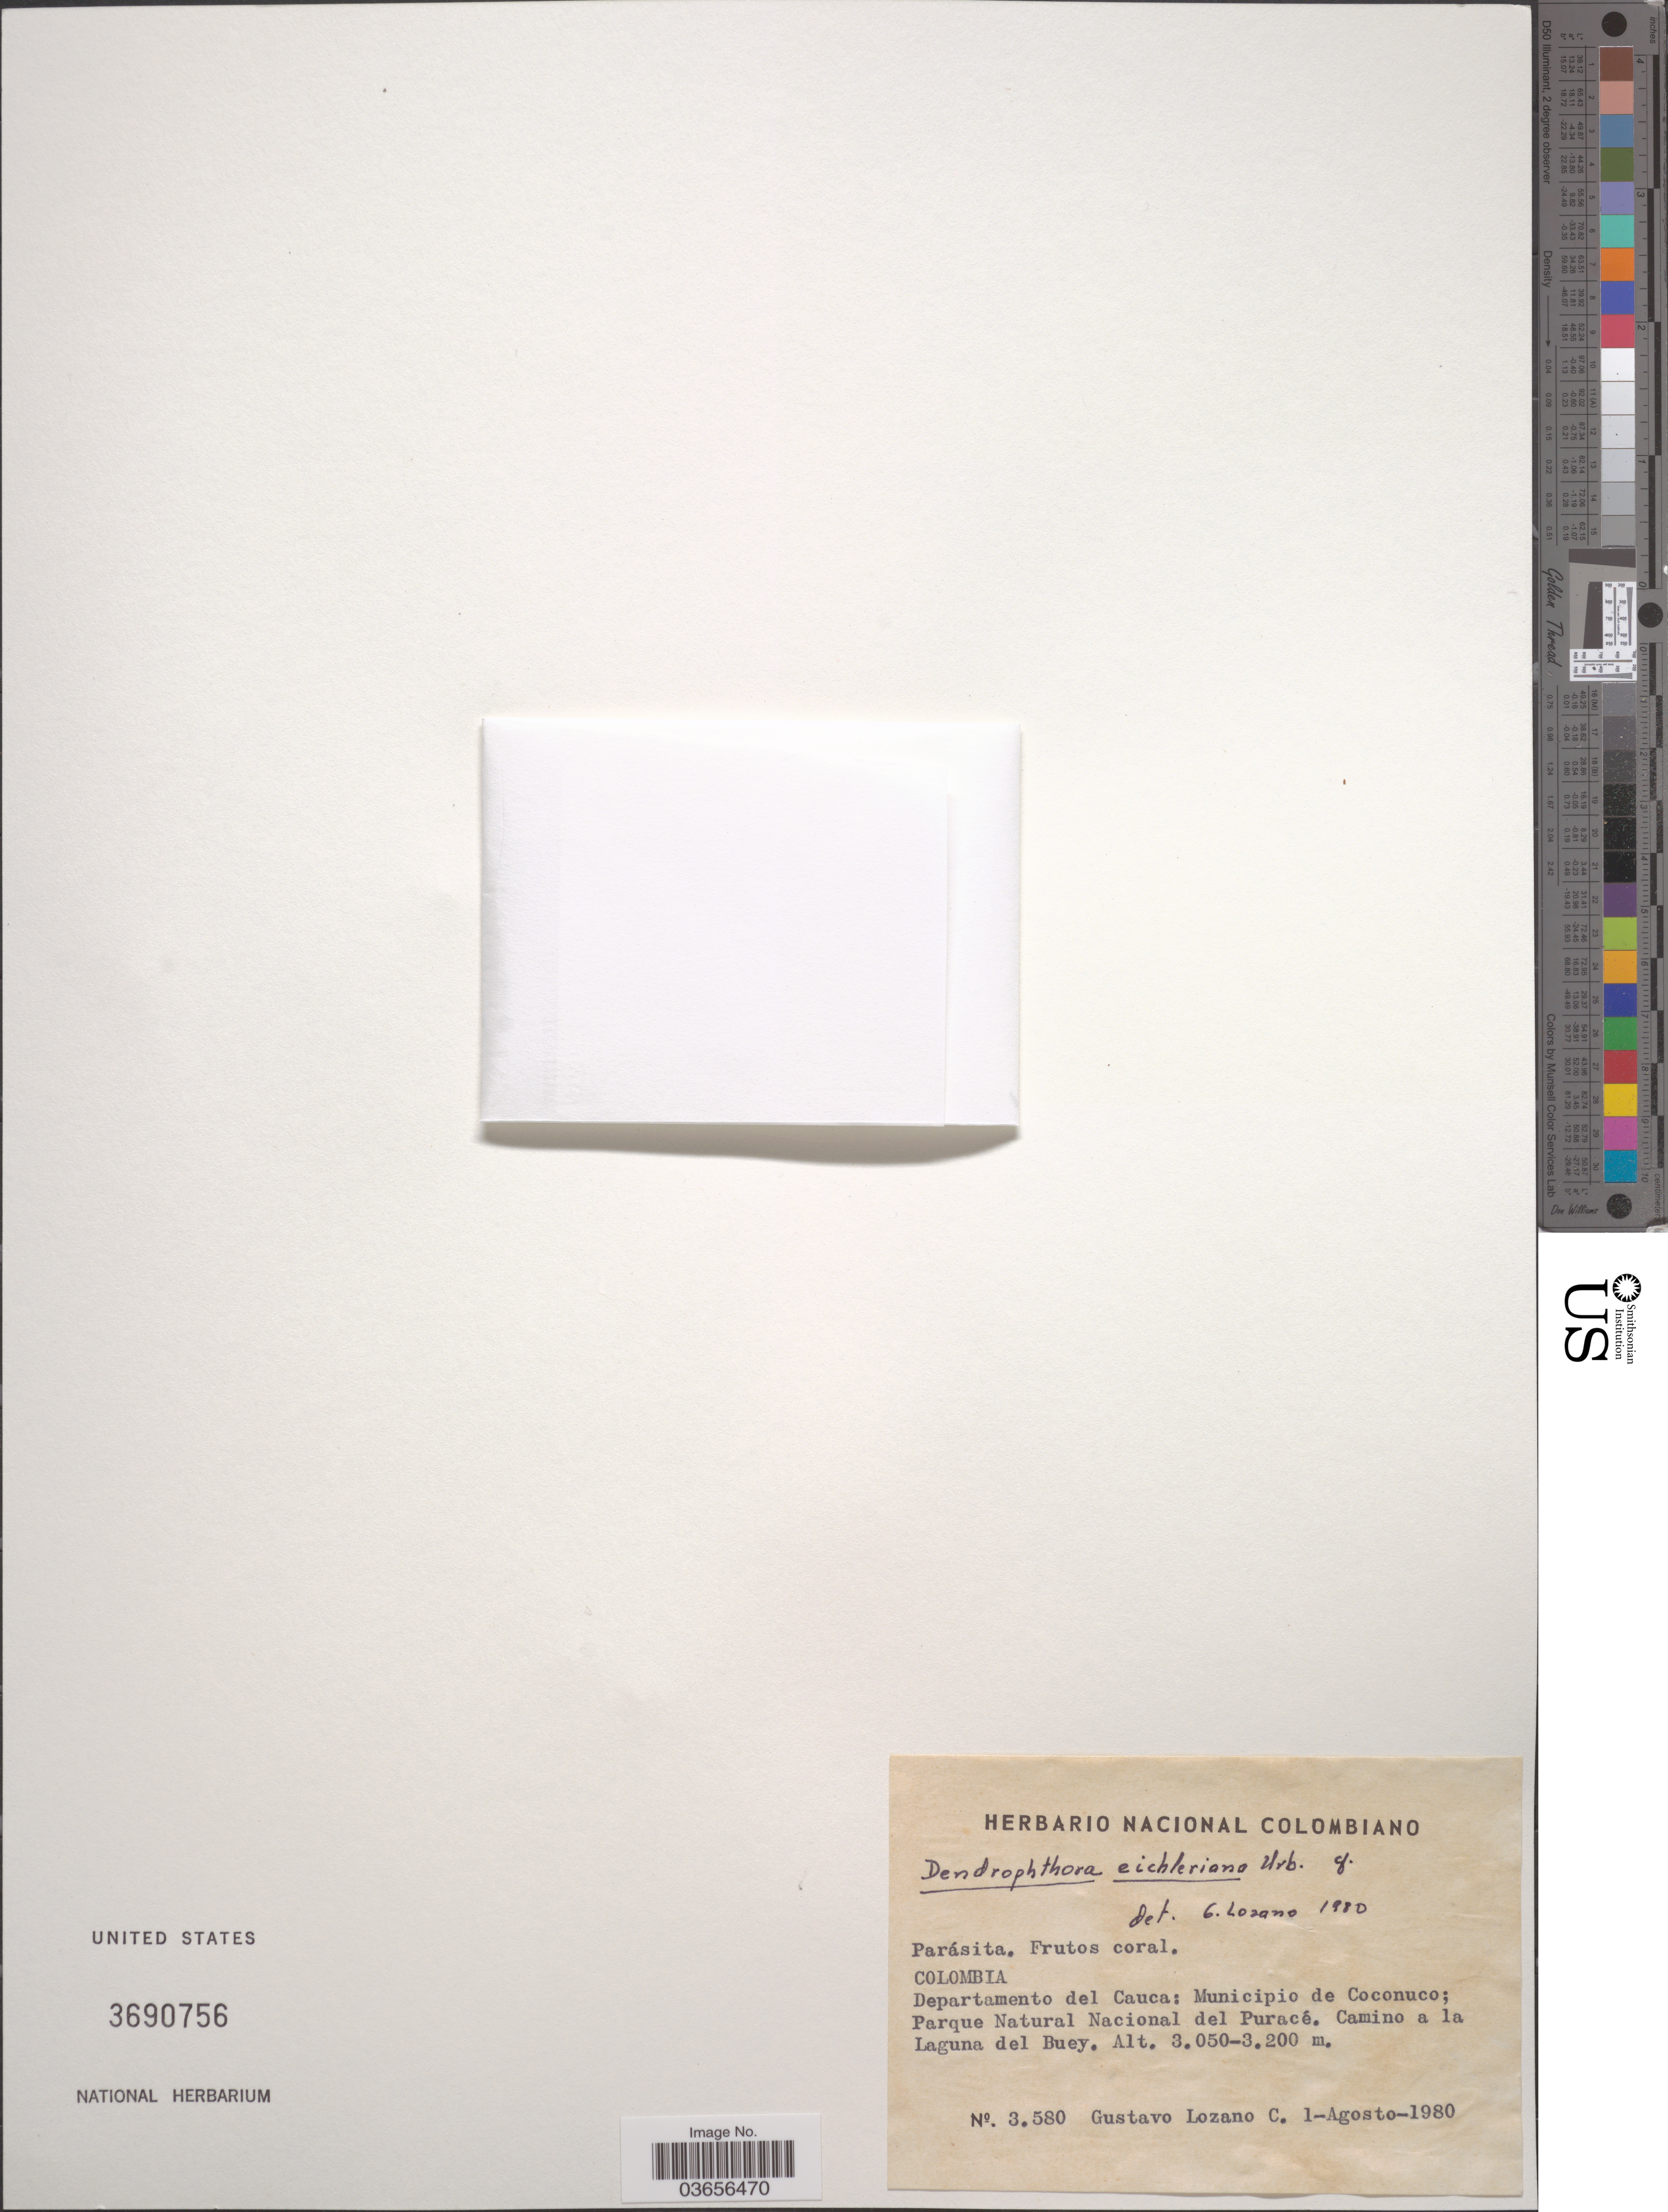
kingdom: Plantae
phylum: Tracheophyta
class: Magnoliopsida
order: Santalales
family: Viscaceae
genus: Dendrophthora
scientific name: Dendrophthora eichleriana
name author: Urb.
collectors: G. Lozano-Contreras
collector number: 3580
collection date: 1980-08-01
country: Colombia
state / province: Cauca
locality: Departamento del Cauca: Municipio de Coconuco; Parque Nacional del Puracé. Camino a la Laguna del Buey.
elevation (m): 3050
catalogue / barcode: US 3690756